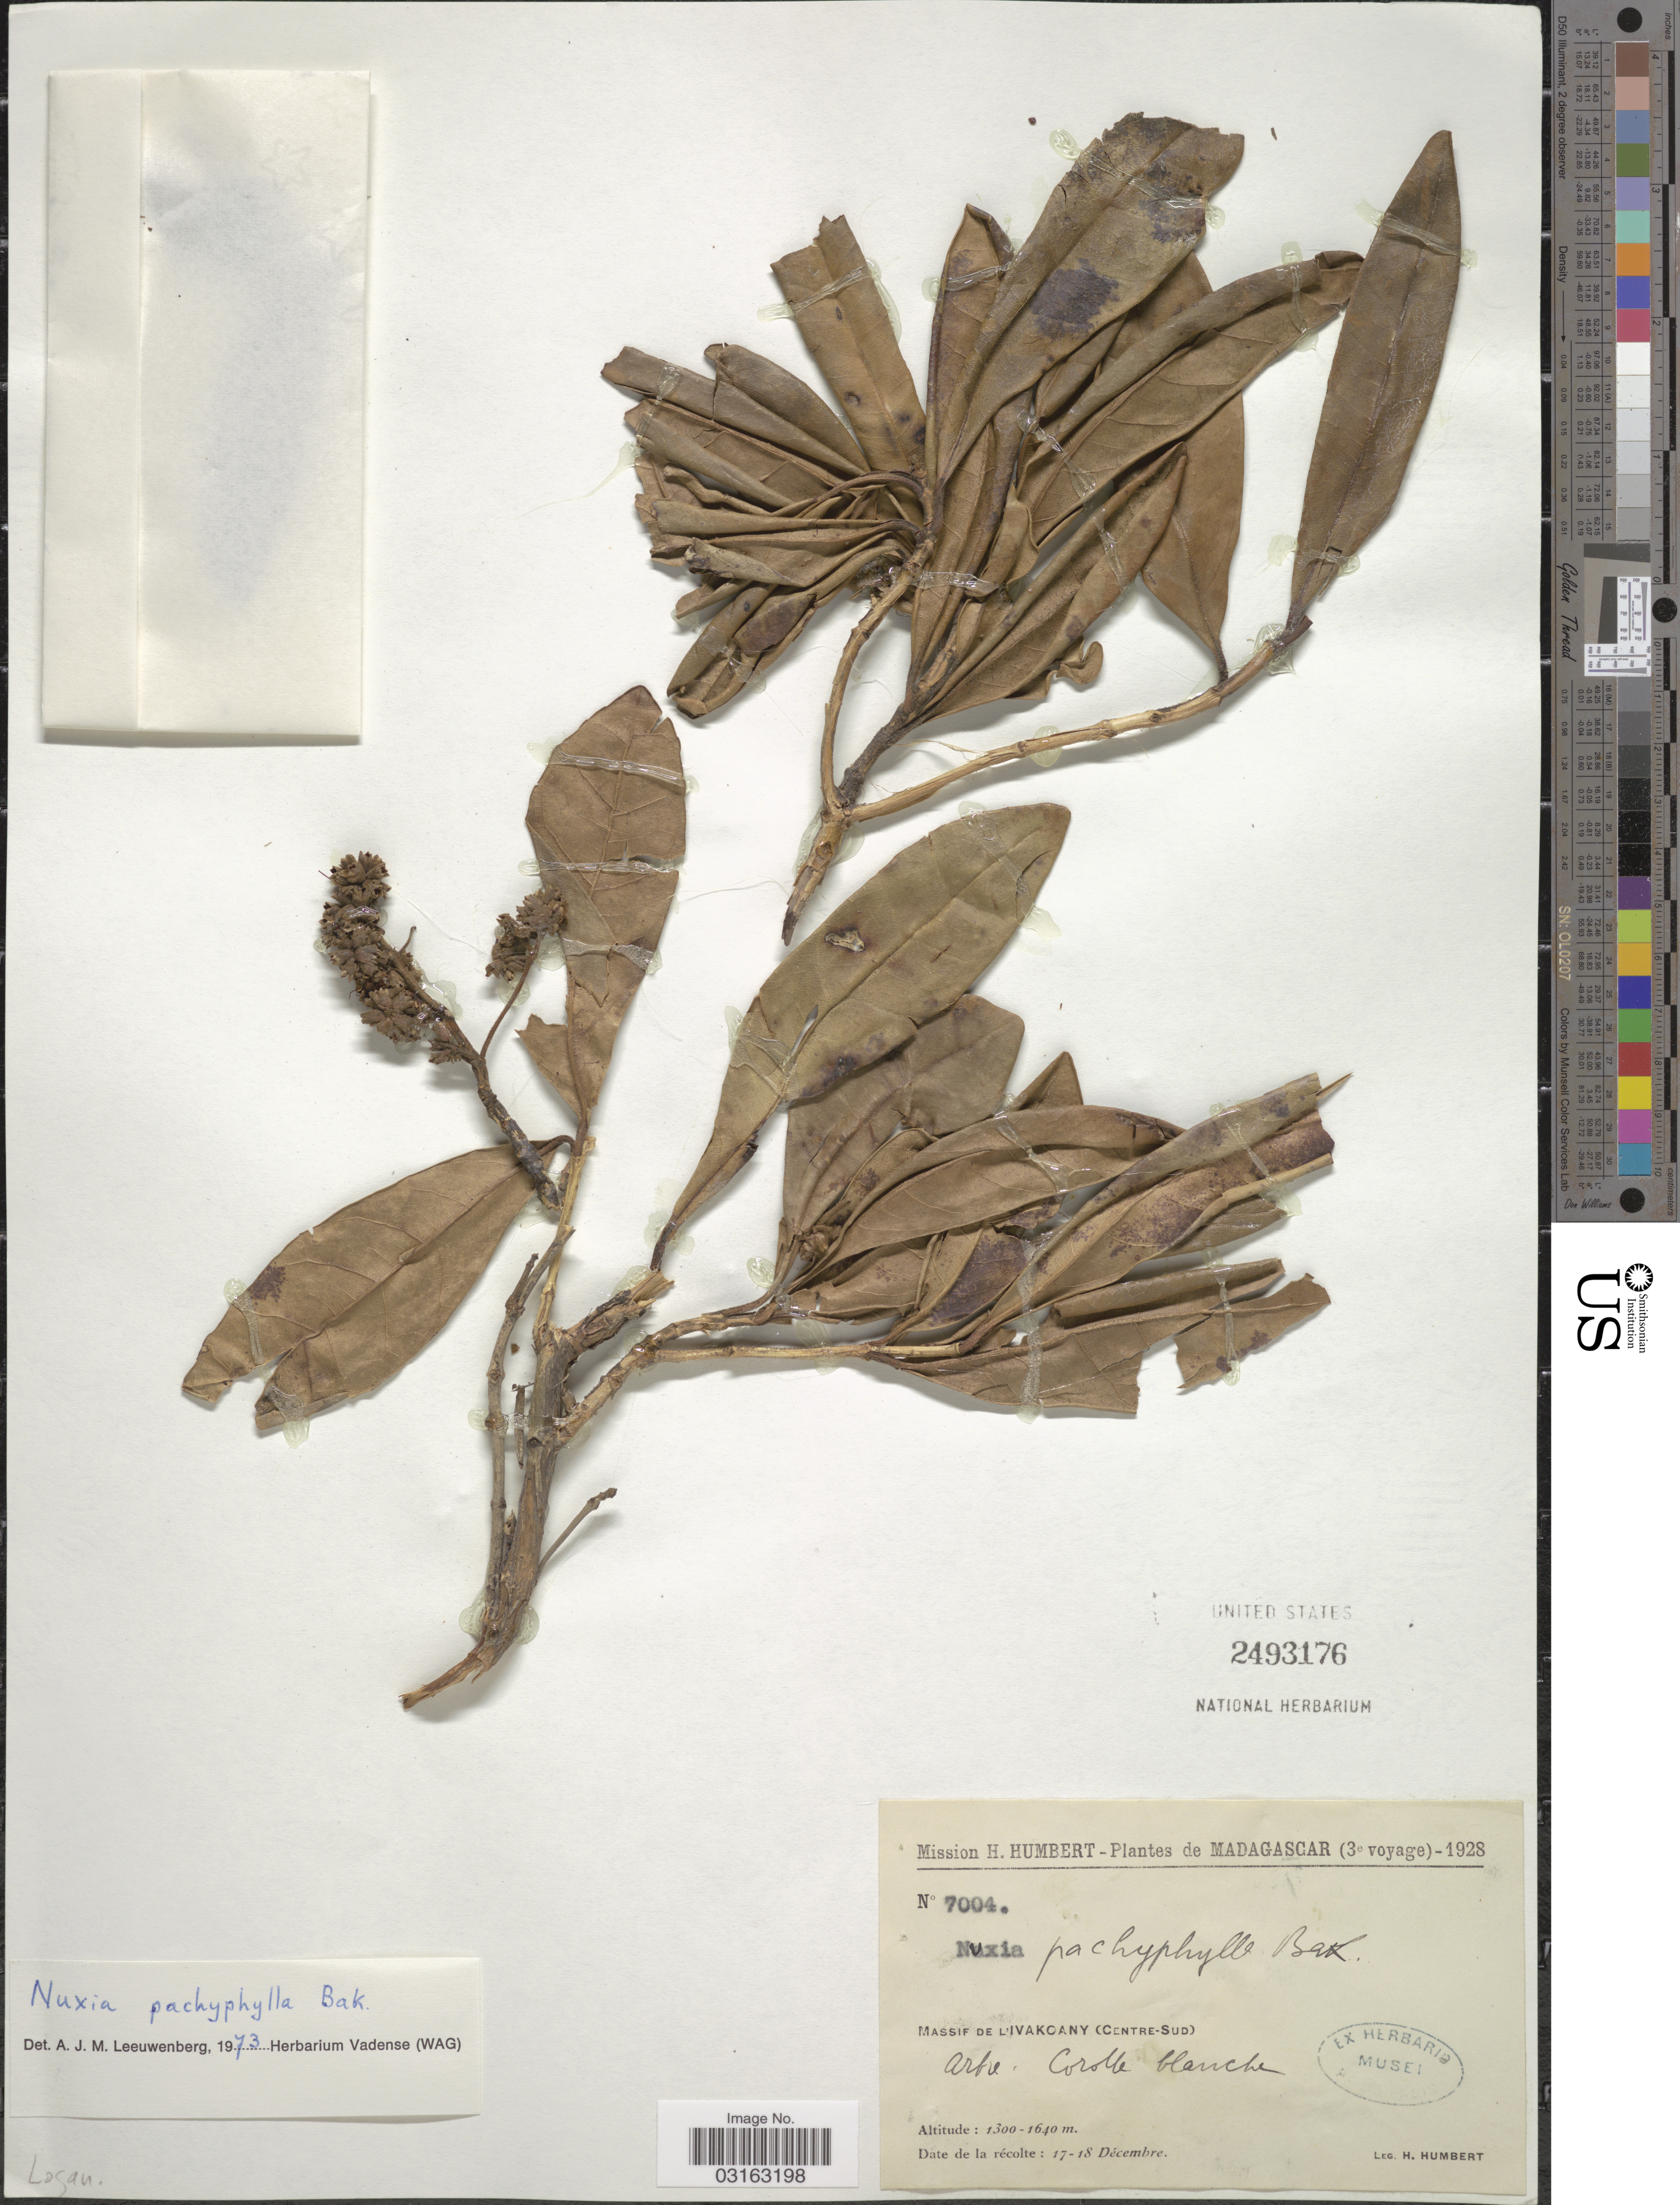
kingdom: Plantae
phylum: Tracheophyta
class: Magnoliopsida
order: Lamiales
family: Stilbaceae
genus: Nuxia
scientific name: Nuxia pachyphylla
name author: Baker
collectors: H. Humbert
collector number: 7004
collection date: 1928-12-17/1928-12-18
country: Madagascar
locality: Massif de l'Ivakcany (Centre-Sud).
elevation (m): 1300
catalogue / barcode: US 2493176